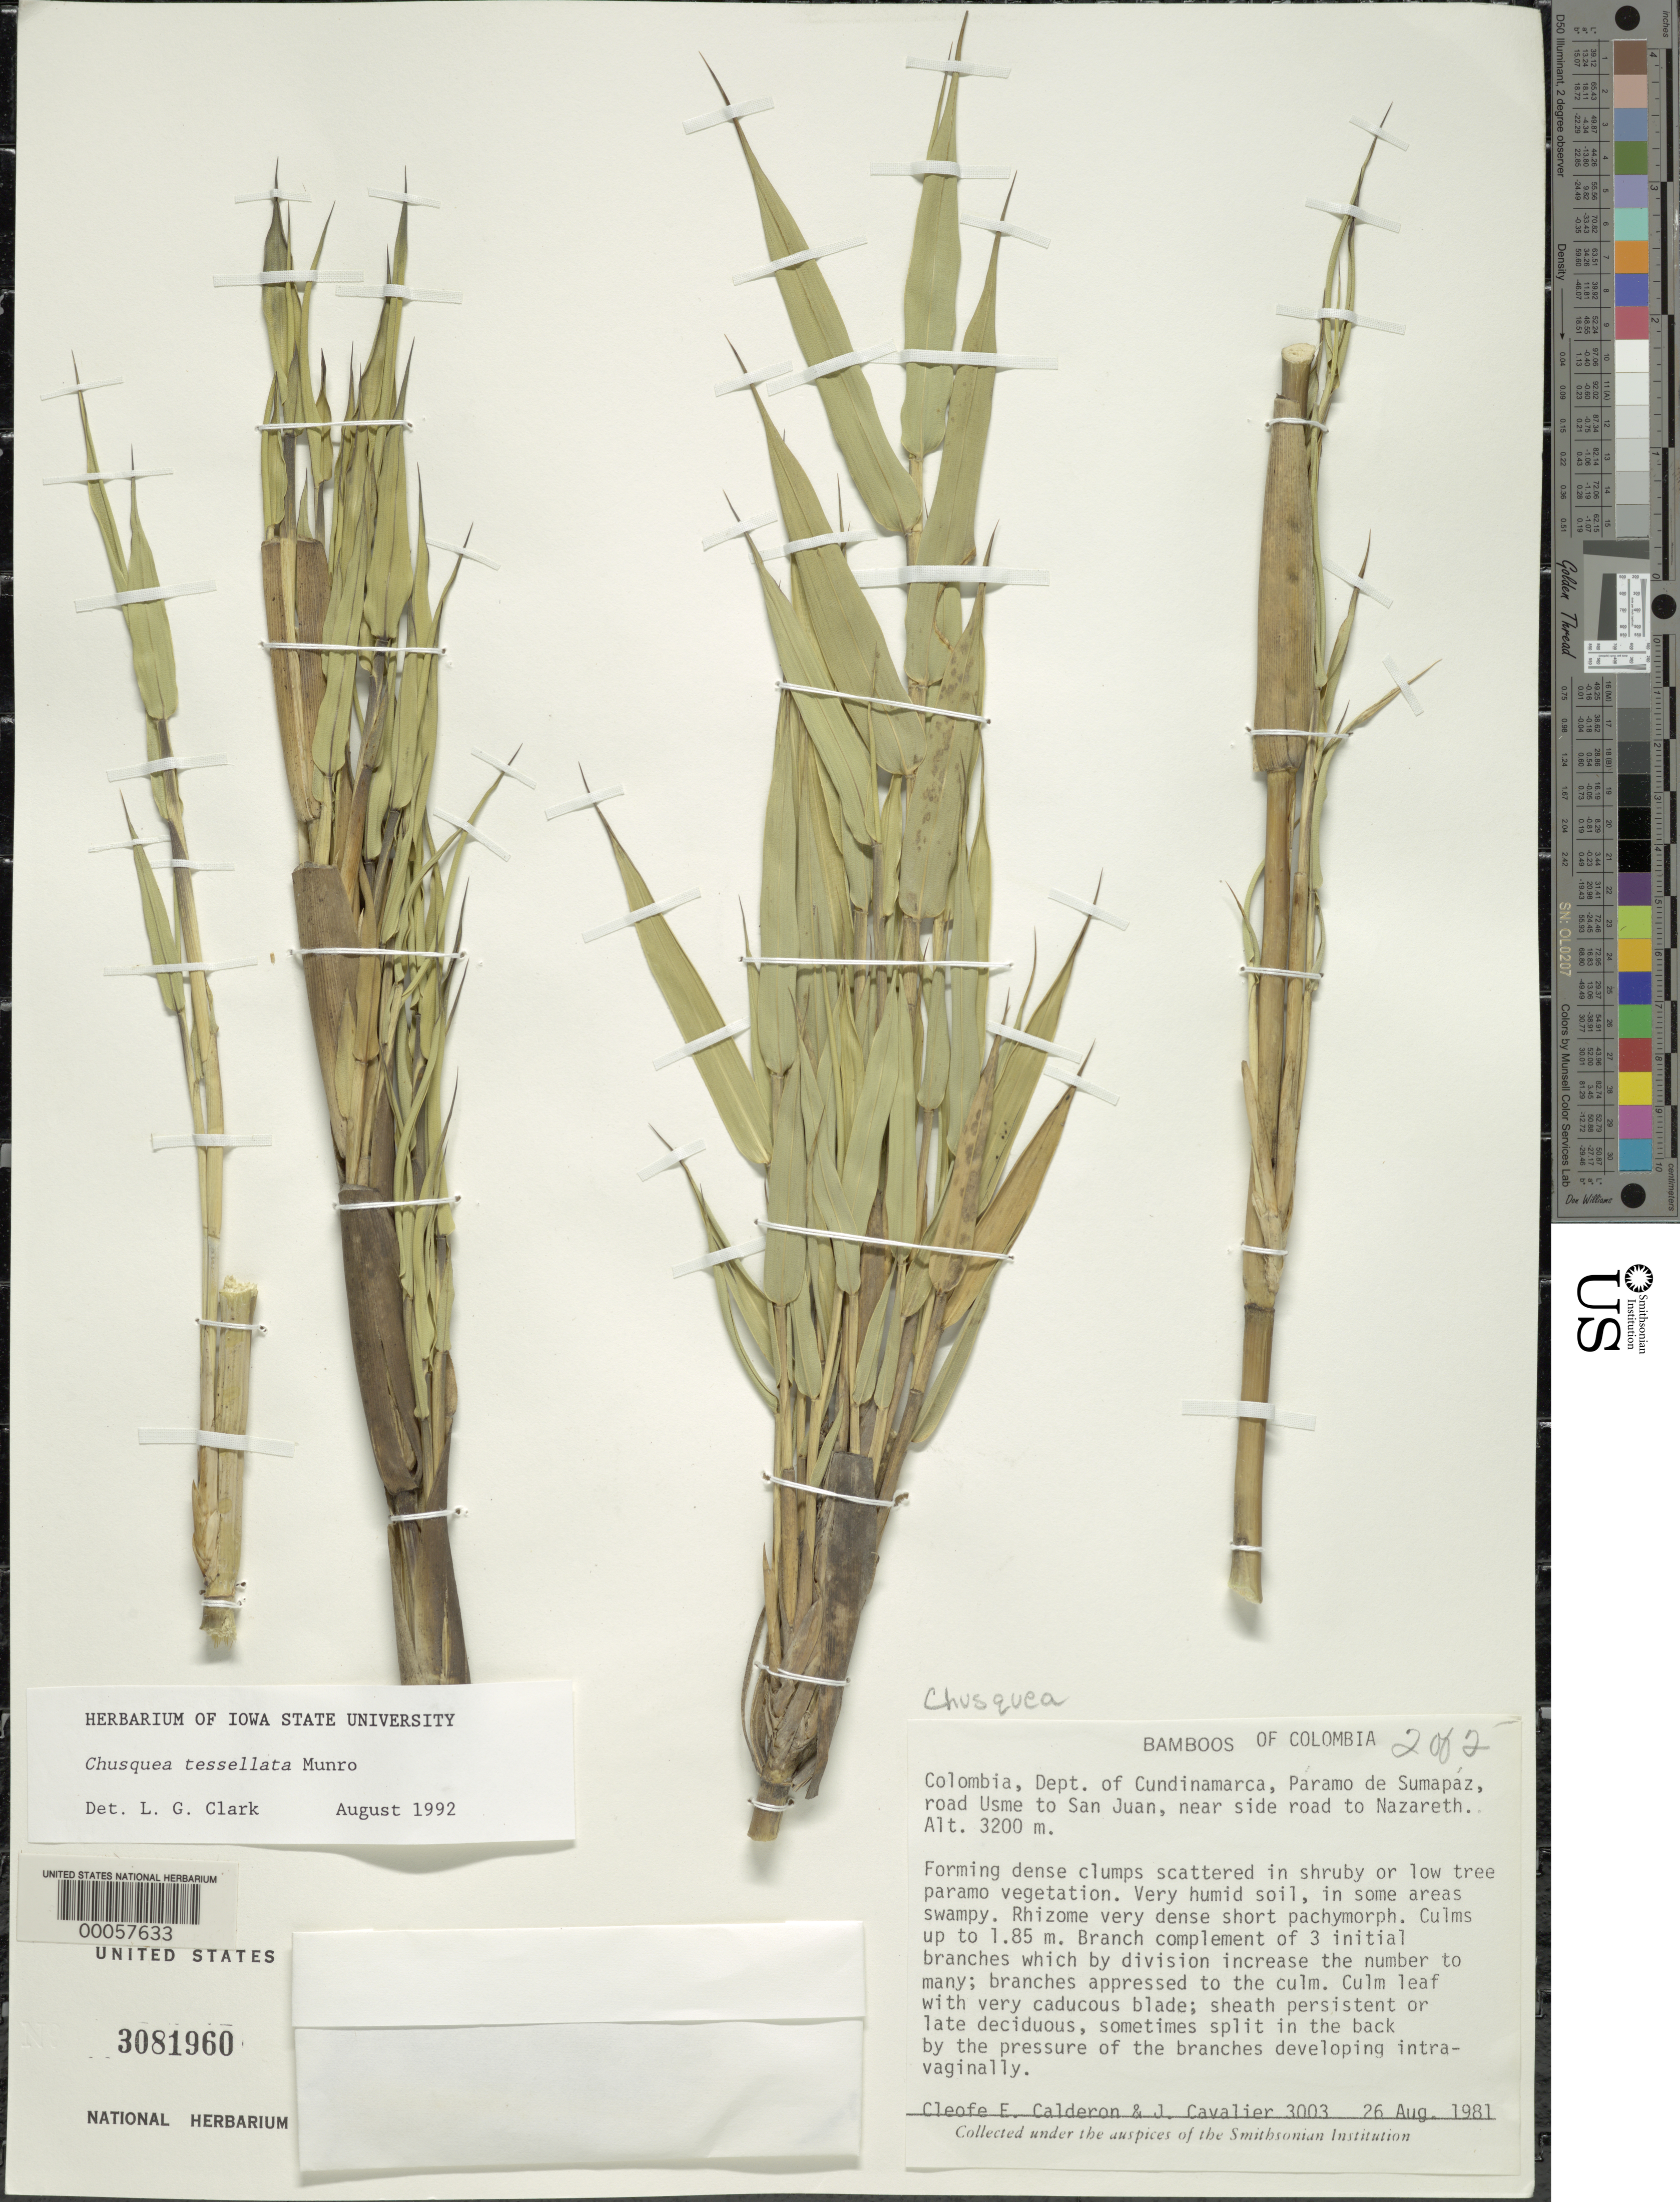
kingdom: Plantae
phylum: Tracheophyta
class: Liliopsida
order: Poales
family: Poaceae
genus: Chusquea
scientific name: Chusquea tessellata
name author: Munro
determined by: Clark, Lynn G., (ISC), Iowa State University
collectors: C. E. Calderón & J. Cavalier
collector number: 3003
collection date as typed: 26 Aug 1981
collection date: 1981-08-26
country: Colombia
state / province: Cundinamarca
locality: Paramo de Sumapaz, Usme to San Juan road, near side road to Nazareth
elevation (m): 3200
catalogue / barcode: US 3081960